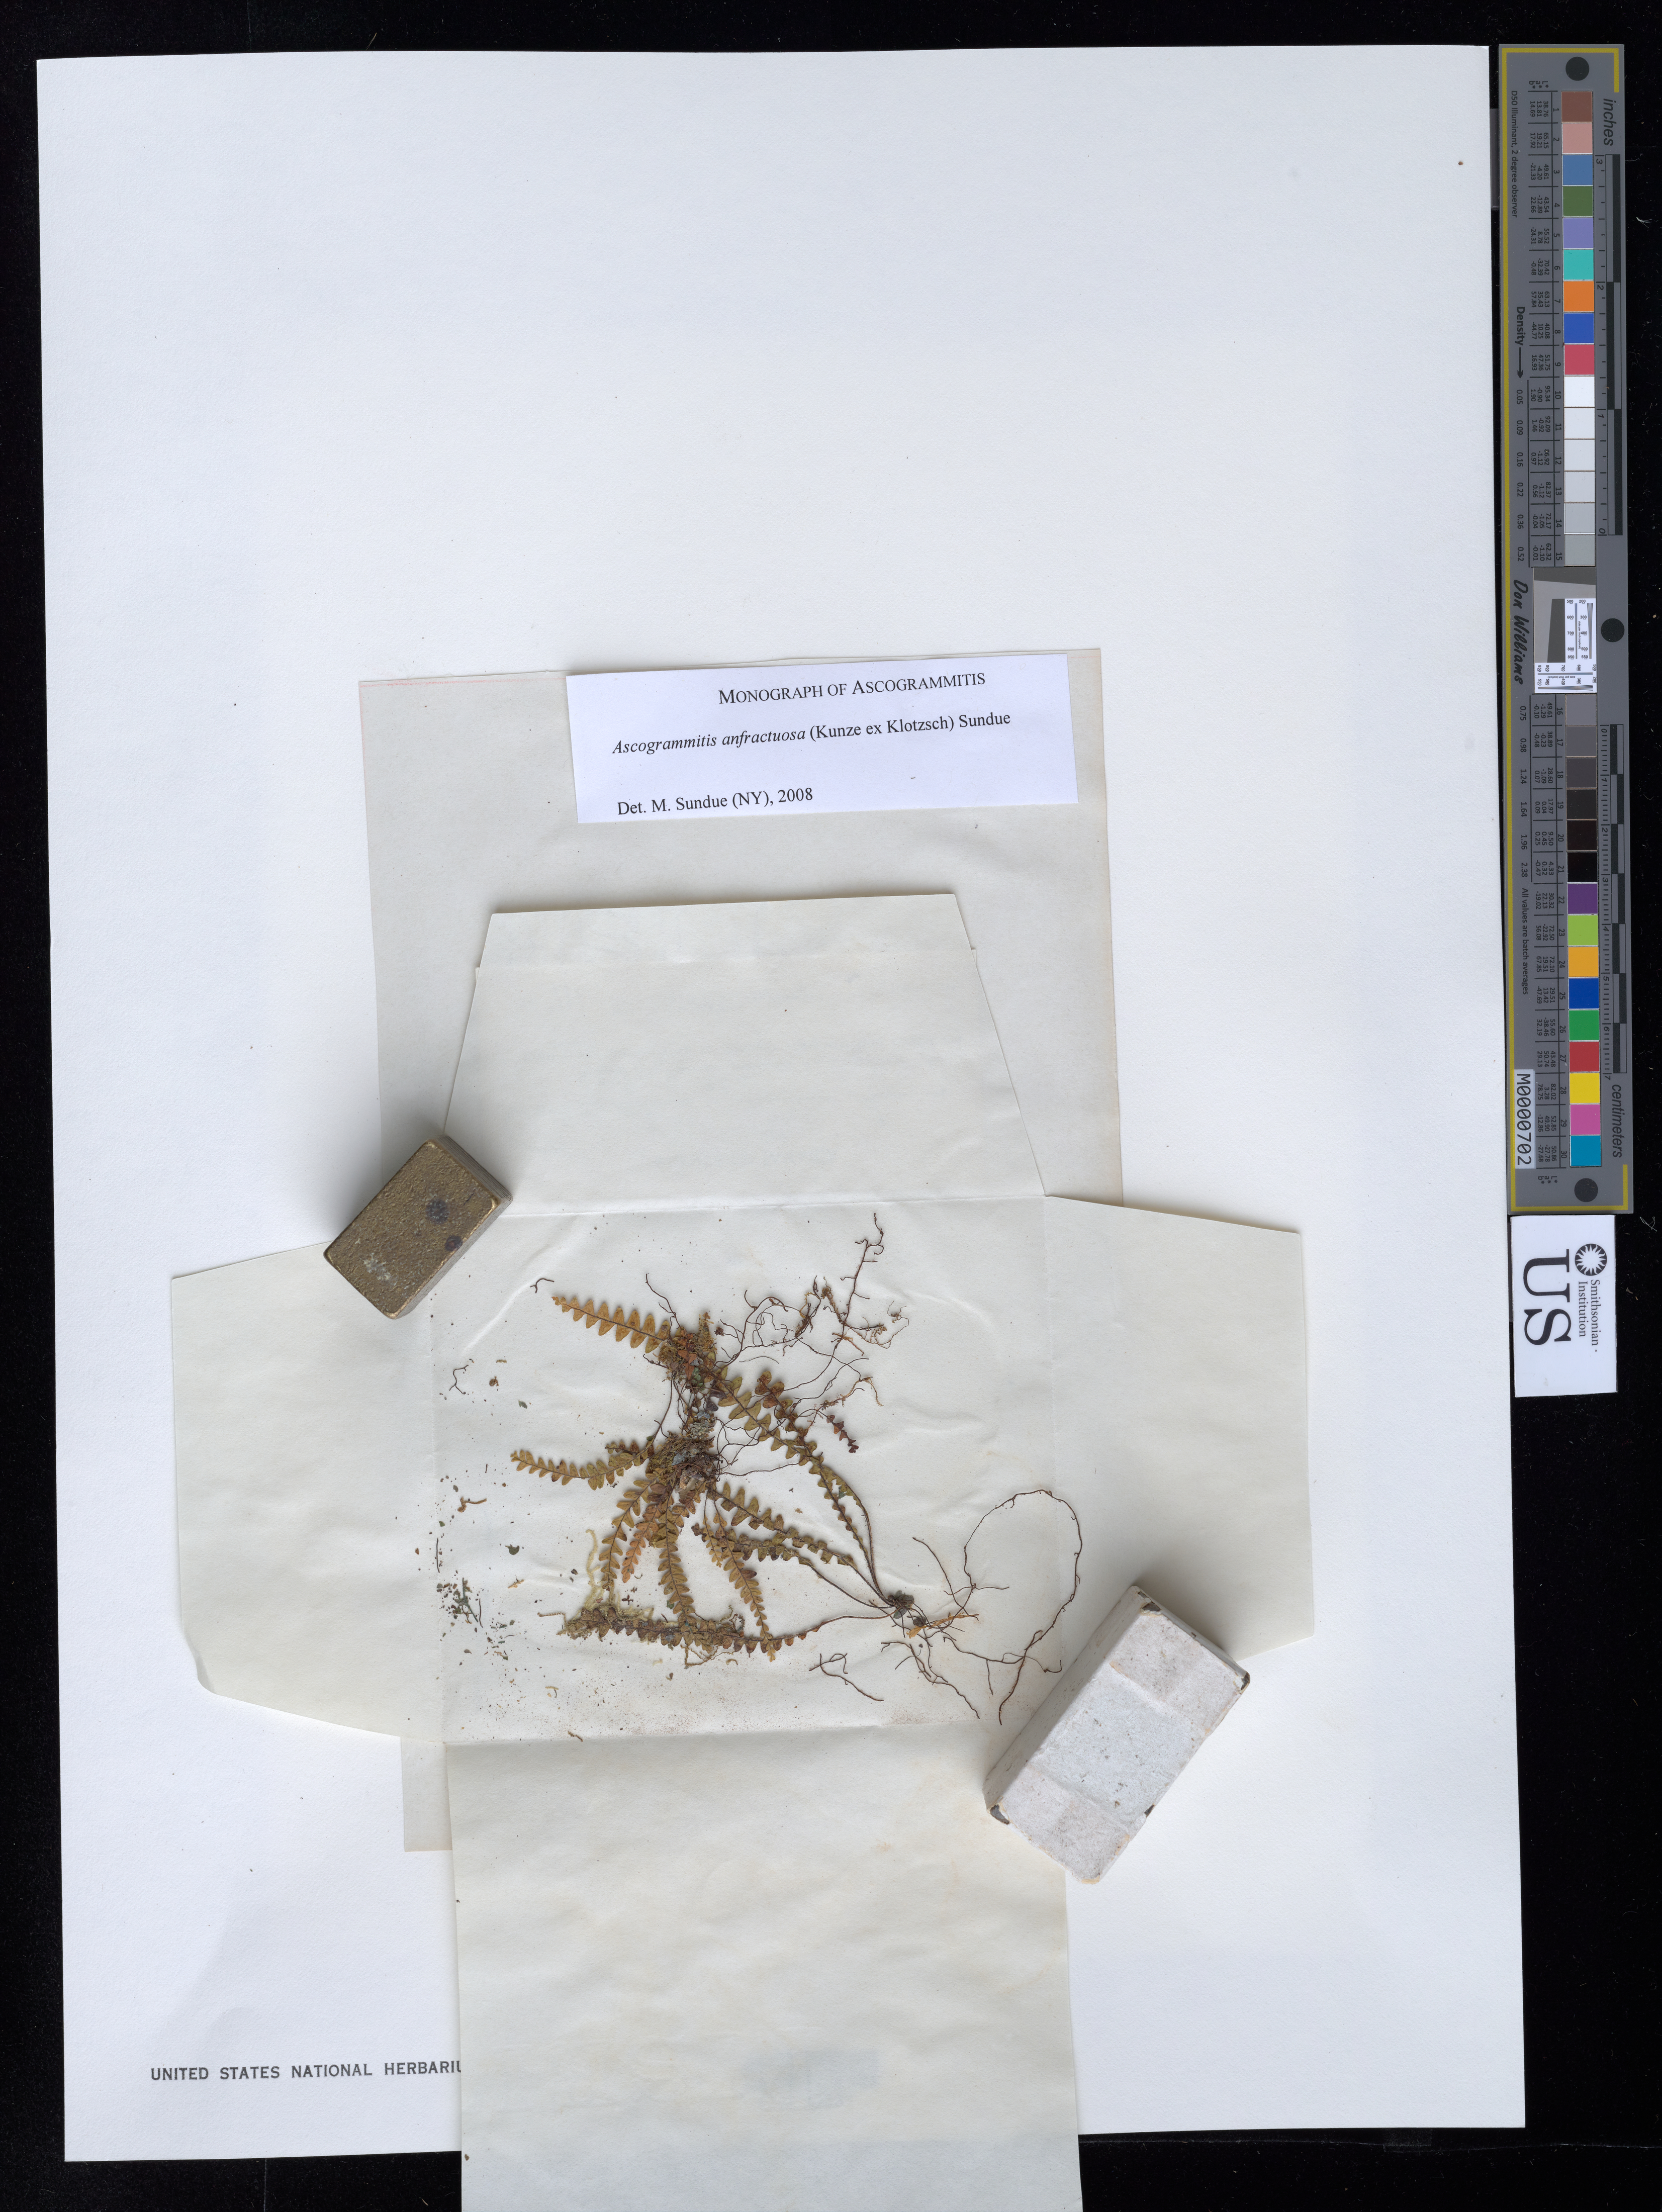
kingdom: Plantae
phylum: Tracheophyta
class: Polypodiopsida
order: Polypodiales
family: Polypodiaceae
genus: Ascogrammitis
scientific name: Ascogrammitis anfractuosa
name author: (Kunze ex Klotzsch) Sundue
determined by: Sundue, Michael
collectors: W. R. Maxon & E. P. Killip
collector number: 711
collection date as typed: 06 Mar 1920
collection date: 1920-03-06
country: Jamaica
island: Jamaica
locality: Trail from Morces Gap to Vinegar Hill, in wet dense forest.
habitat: Steep swampy banks, in partial shade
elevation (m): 1175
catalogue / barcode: US 1045832